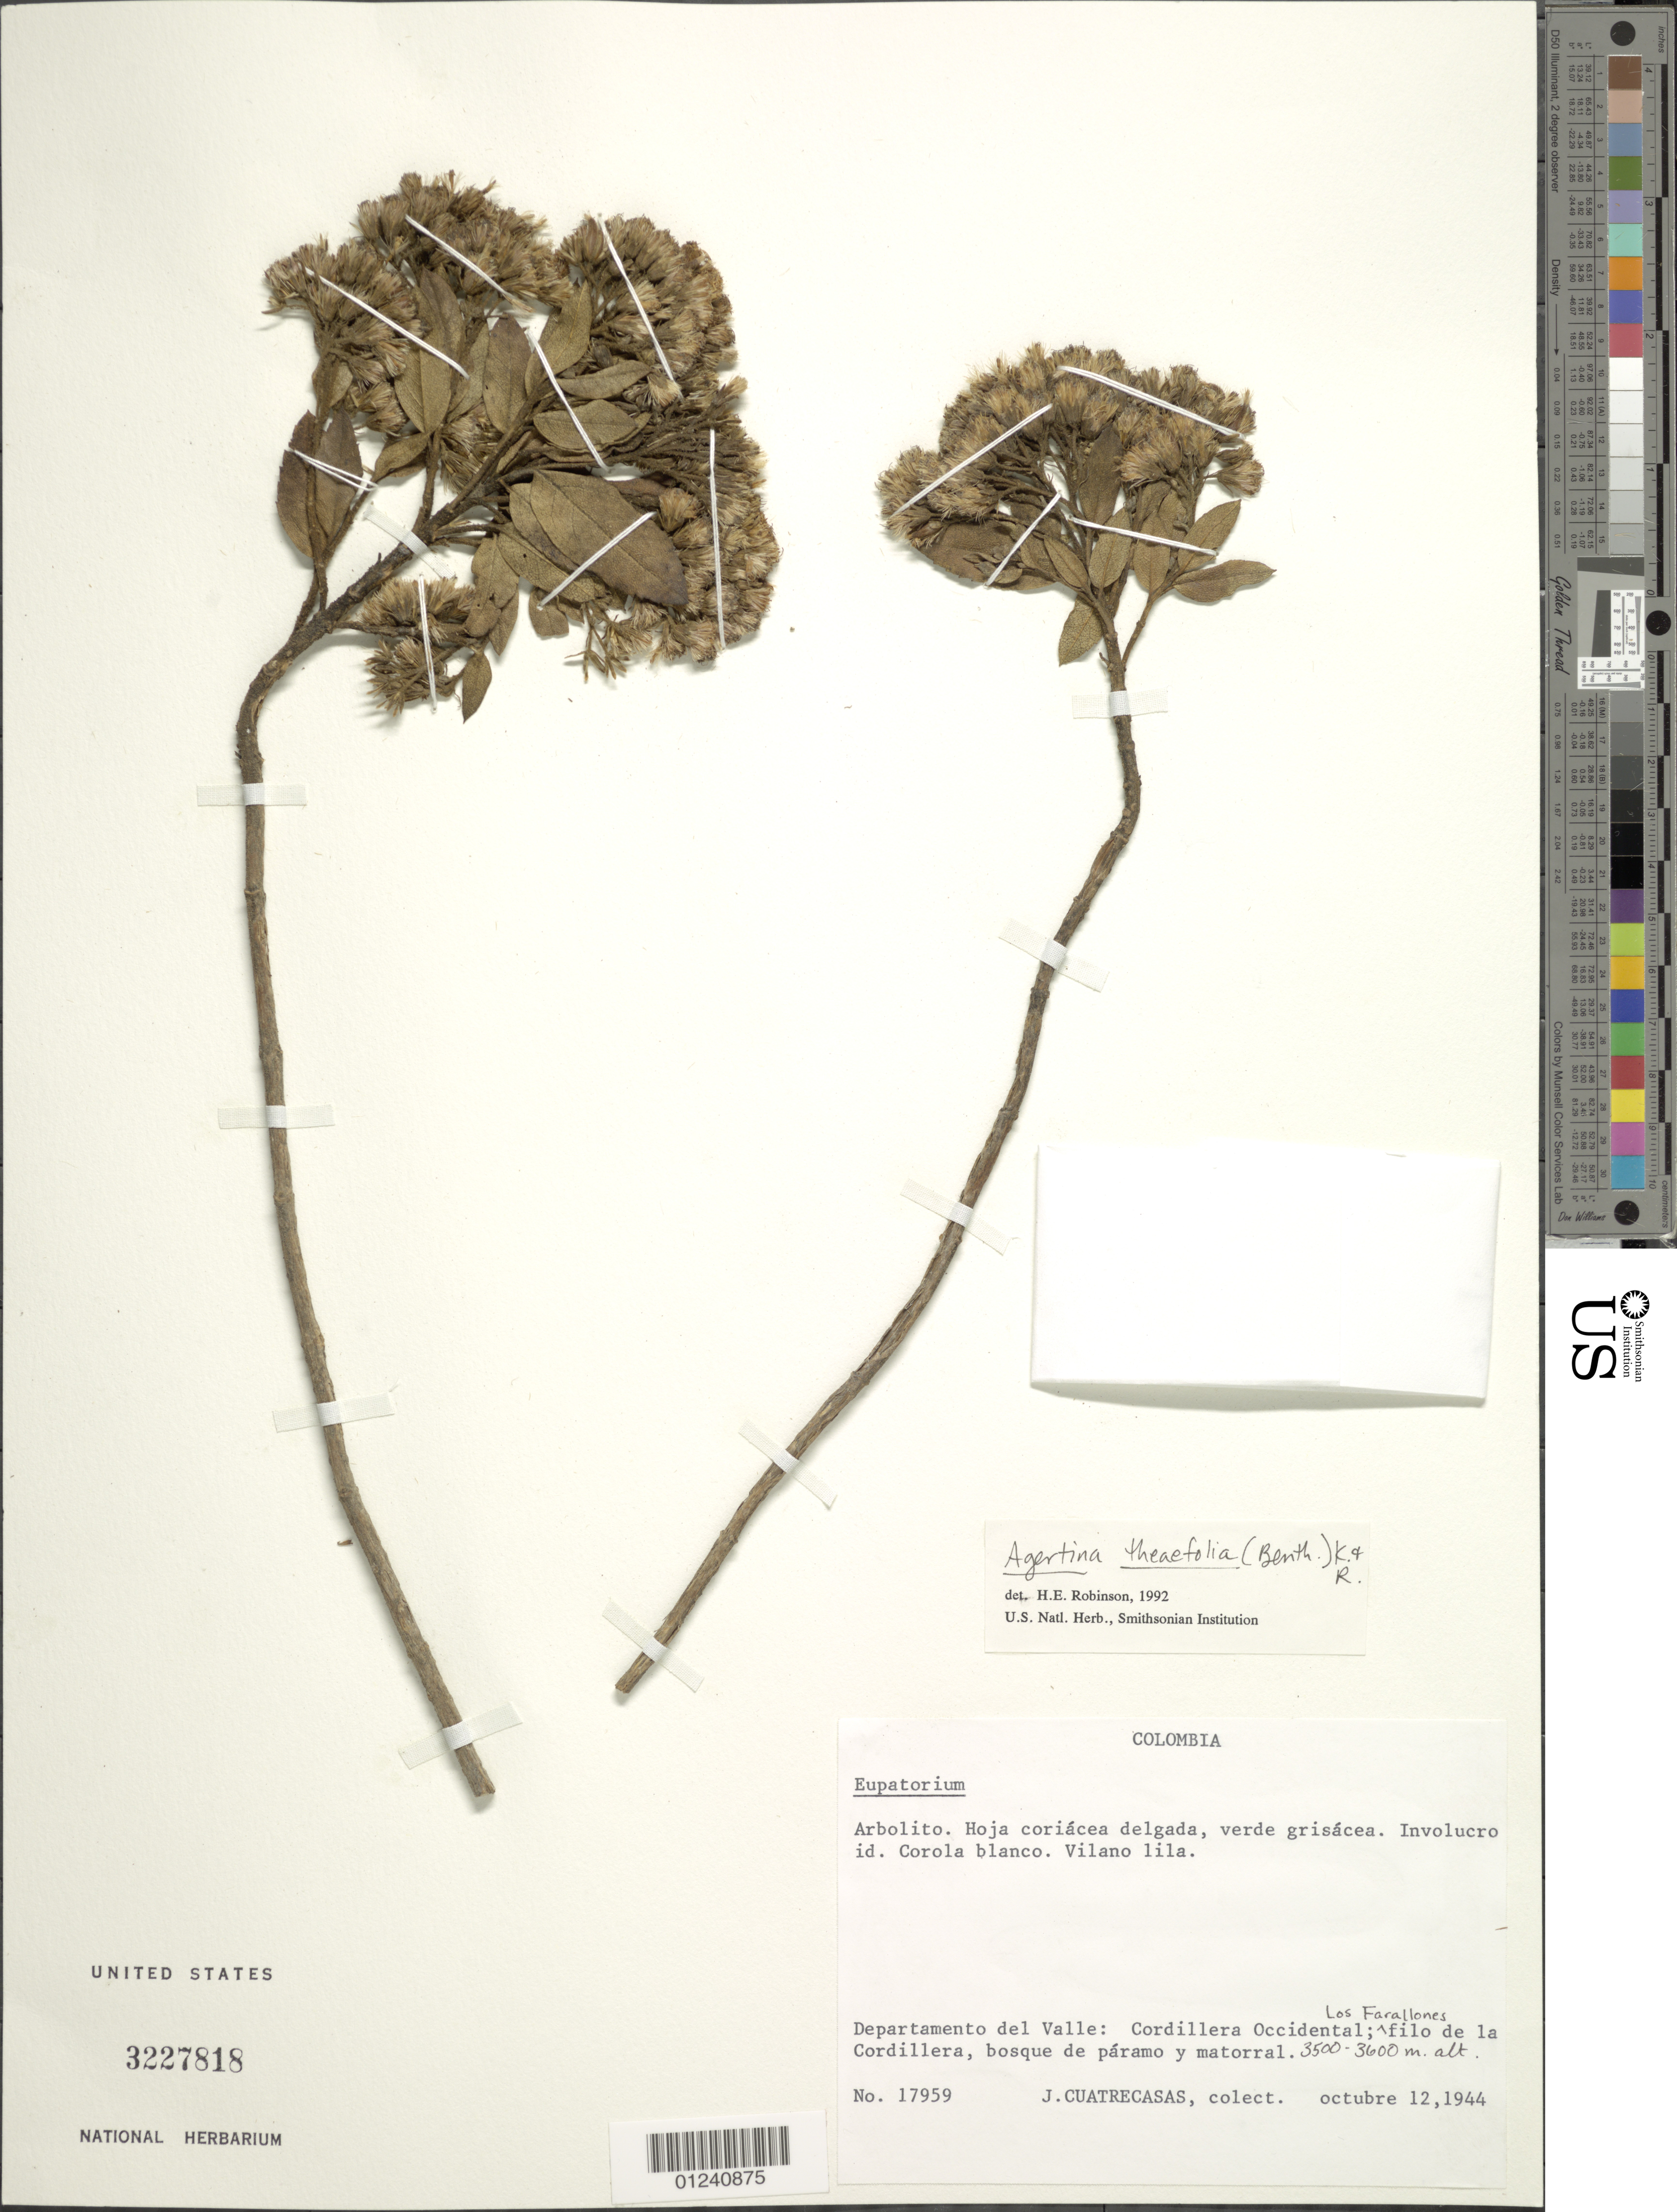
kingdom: Plantae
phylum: Tracheophyta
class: Magnoliopsida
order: Asterales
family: Asteraceae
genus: Ageratina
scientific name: Ageratina theaefolia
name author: (Benth.) R.M. King & H. Rob.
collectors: J. Cuatrecasas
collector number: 17959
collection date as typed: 12 Oct 1944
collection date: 1944-10-12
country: Colombia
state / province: Valle del Cauca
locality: Cordillera Occidental: Los Farallones filo de la Cordillera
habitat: bosque de paramo y matorral.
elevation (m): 3500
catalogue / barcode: US 3227818